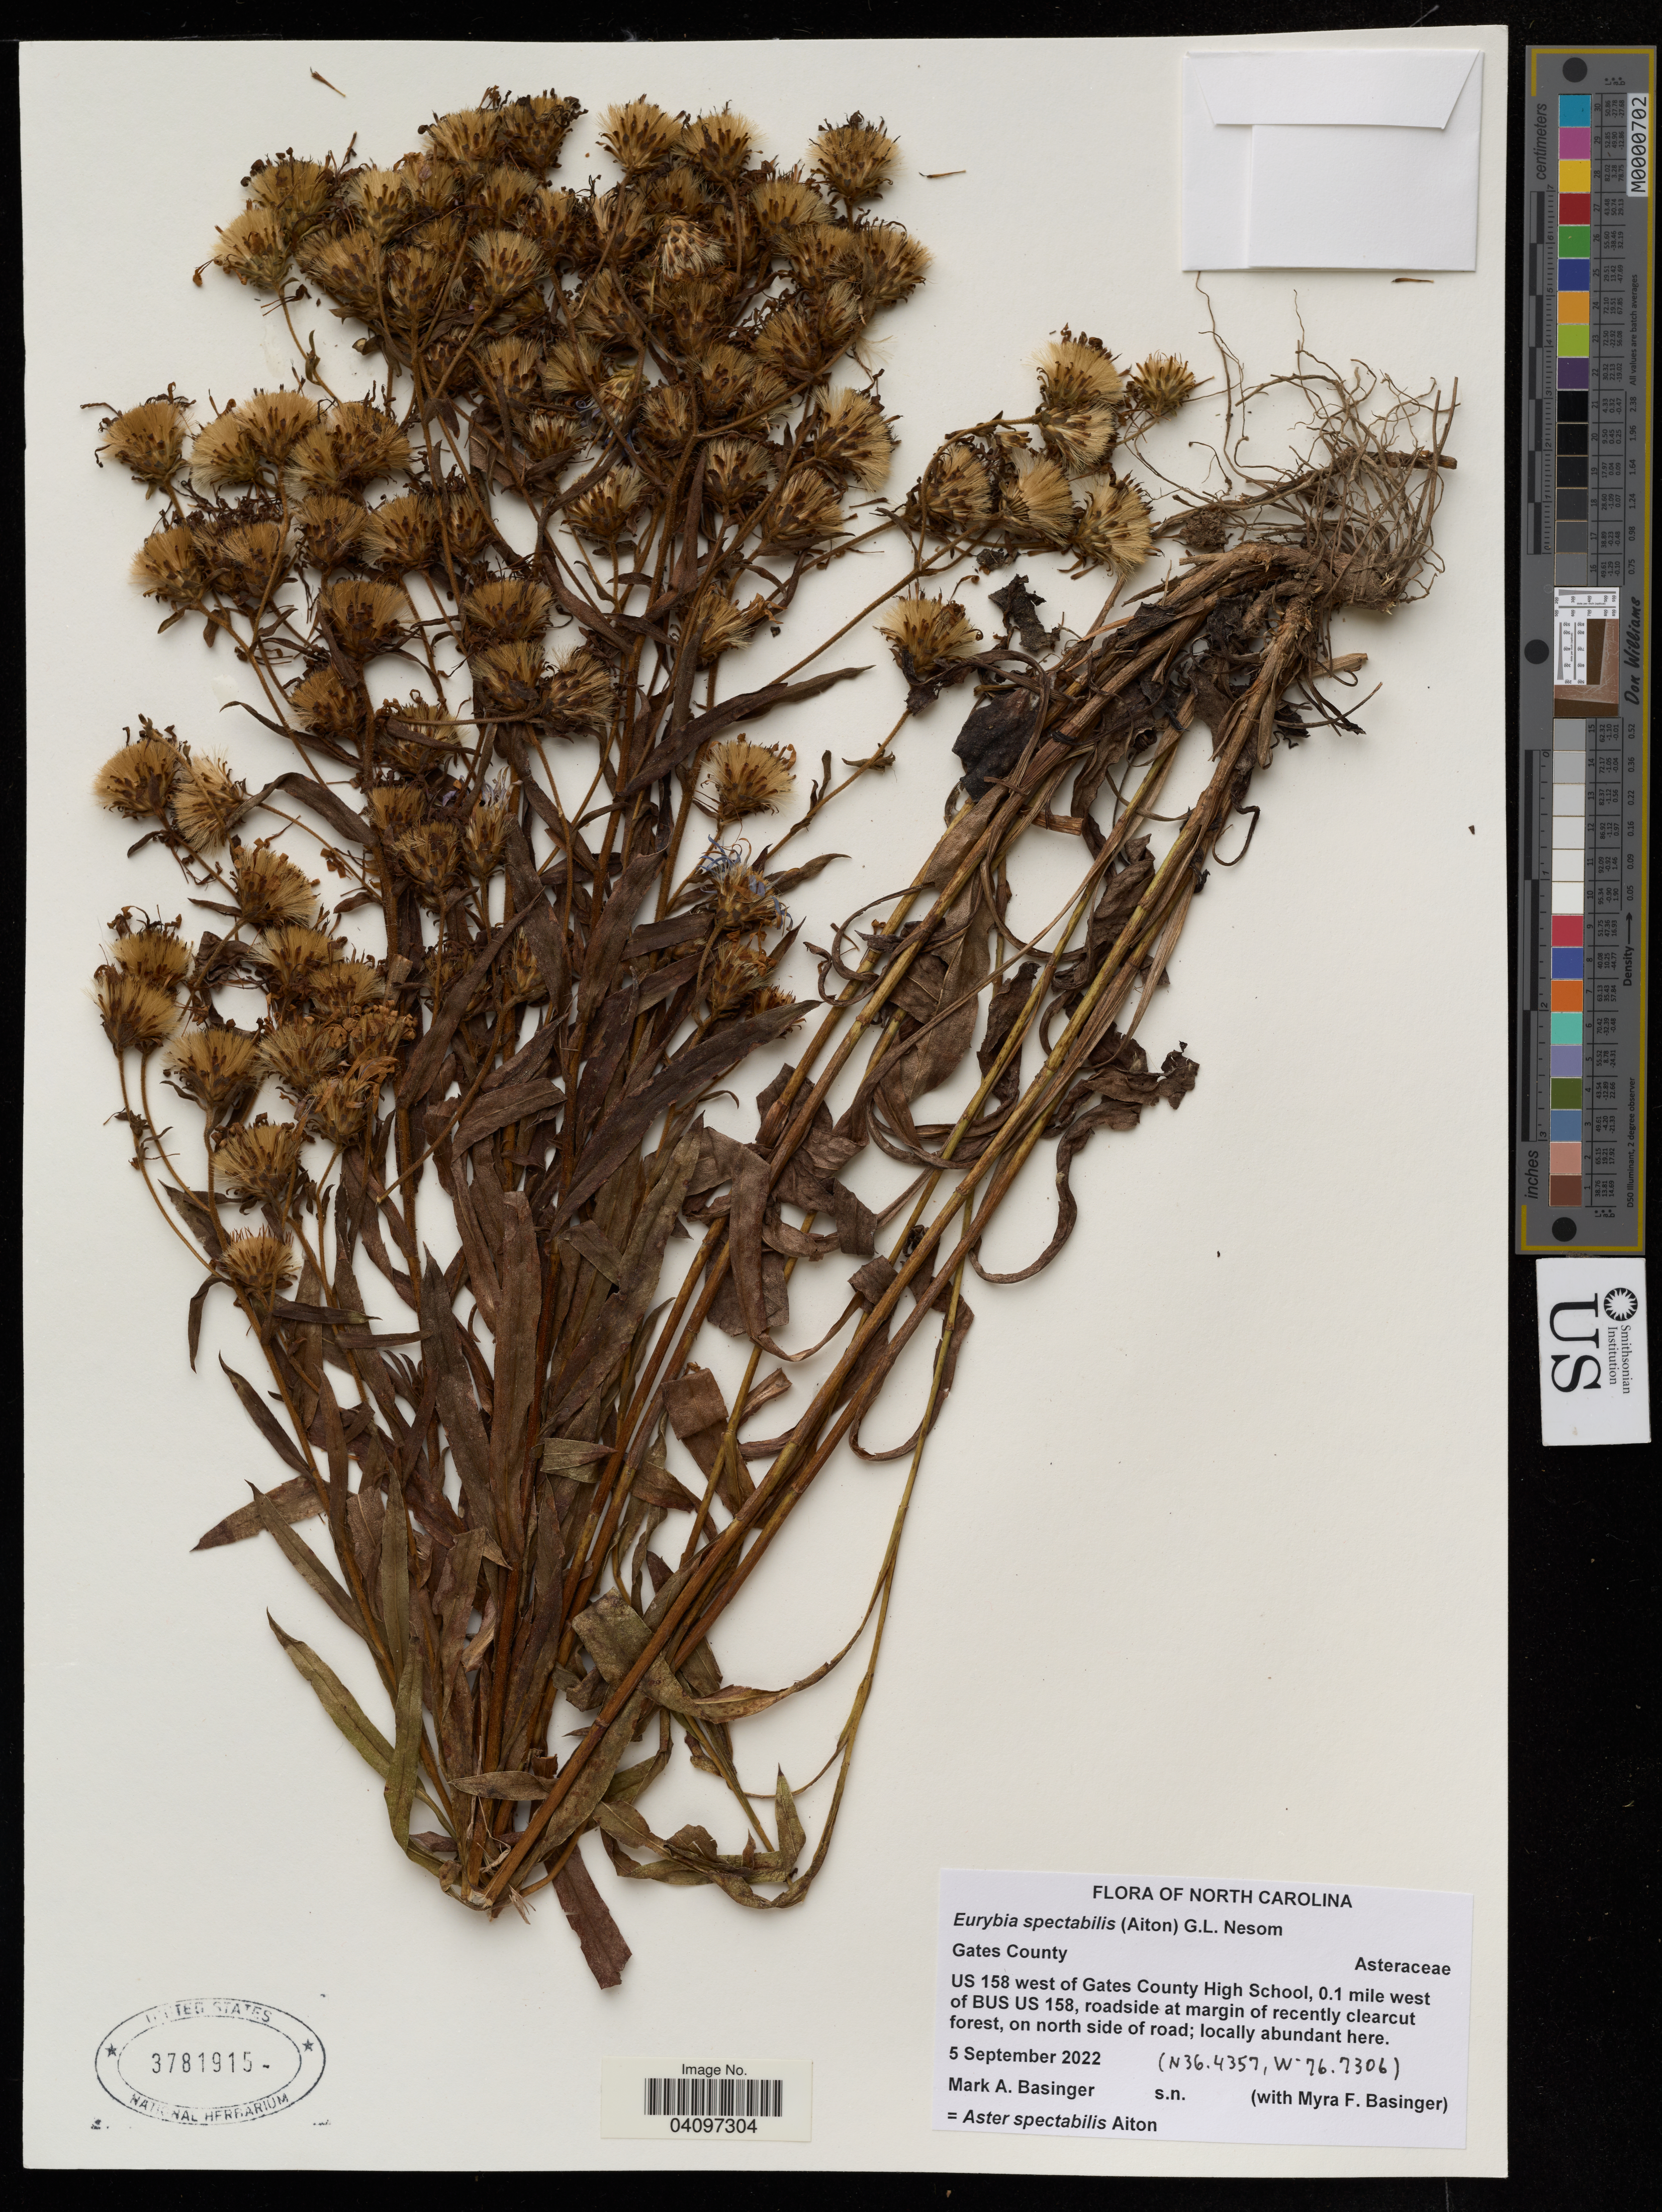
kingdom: Plantae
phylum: Tracheophyta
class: Magnoliopsida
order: Asterales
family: Asteraceae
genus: Eurybia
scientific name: Eurybia spectabilis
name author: (Aiton) G.L. Nesom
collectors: M. Basinger & M. Basinger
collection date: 2022-09-05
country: United States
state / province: North Carolina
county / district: Gates / Pasquotank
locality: US 158 West of Gates County High School, 0.1 mile West of BUS US 158,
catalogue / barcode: US 3781915